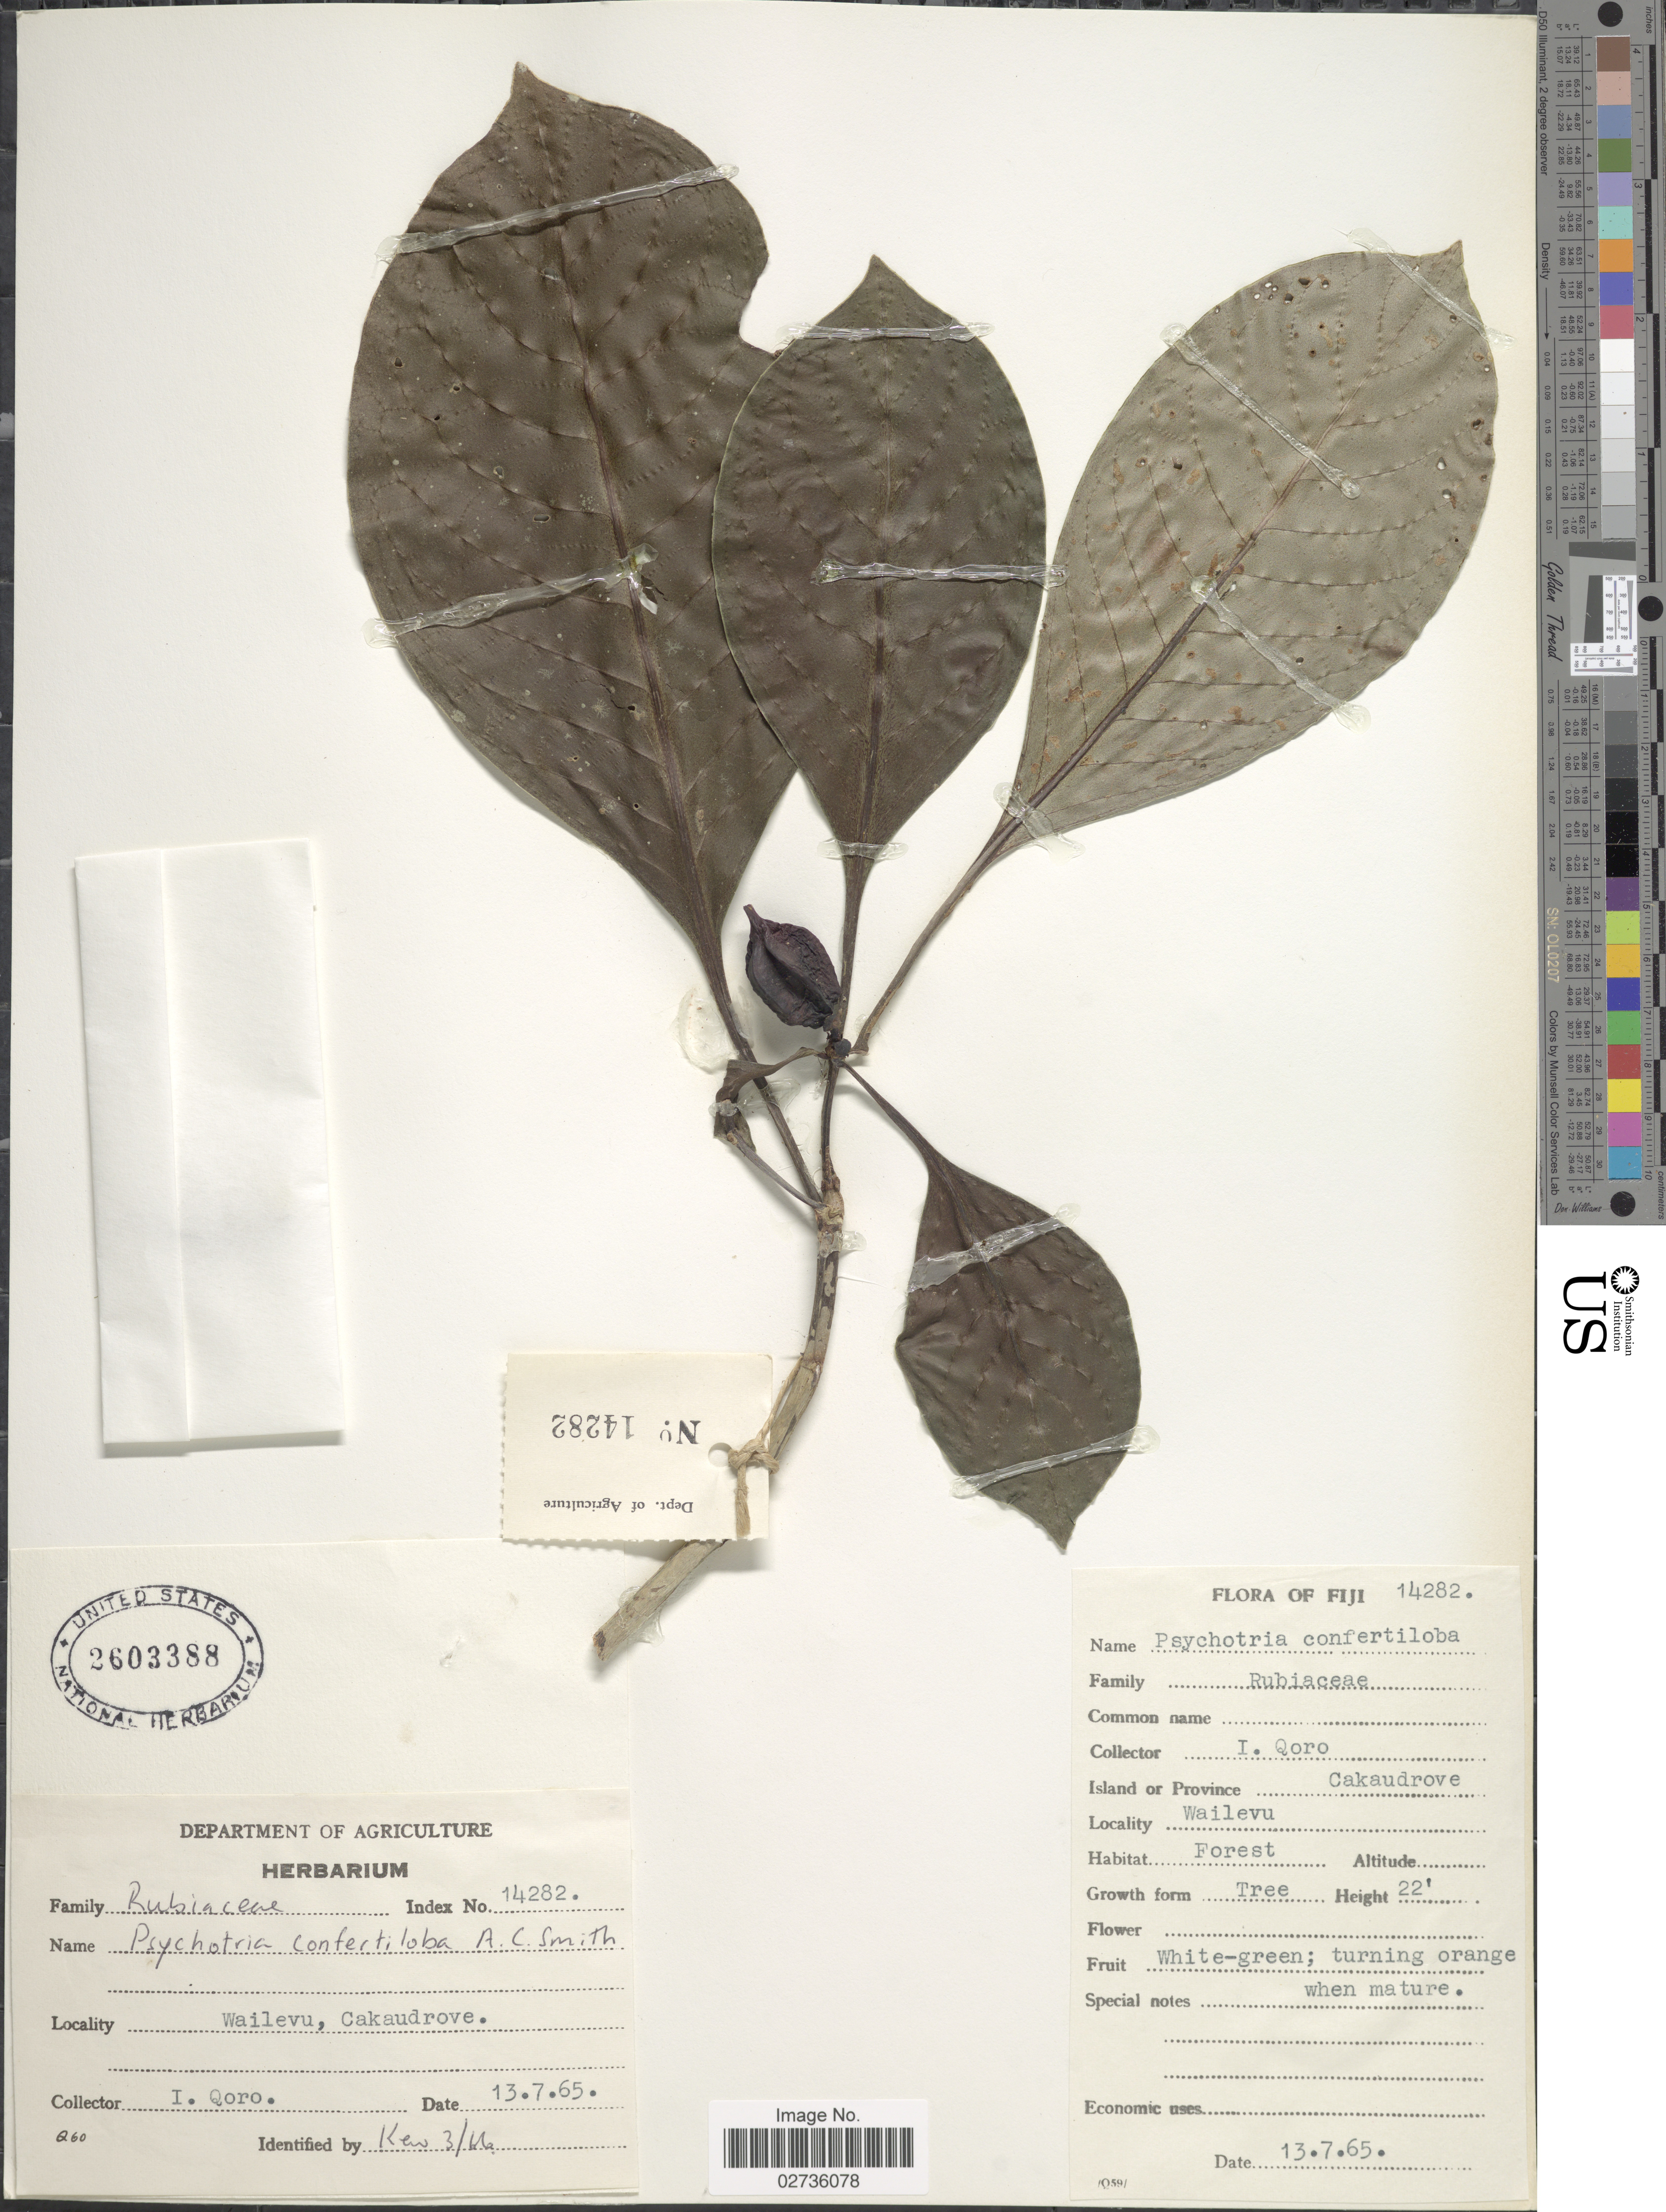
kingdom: Plantae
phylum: Tracheophyta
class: Magnoliopsida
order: Gentianales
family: Rubiaceae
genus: Psychotria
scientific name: Psychotria confertiloba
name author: A.C. Sm.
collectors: I. Qoro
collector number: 14282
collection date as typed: Transcribed d/m/y: 13/7/65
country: Fiji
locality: Island of Province: Cakaudrove. Wailevu.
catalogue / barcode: US 2603388